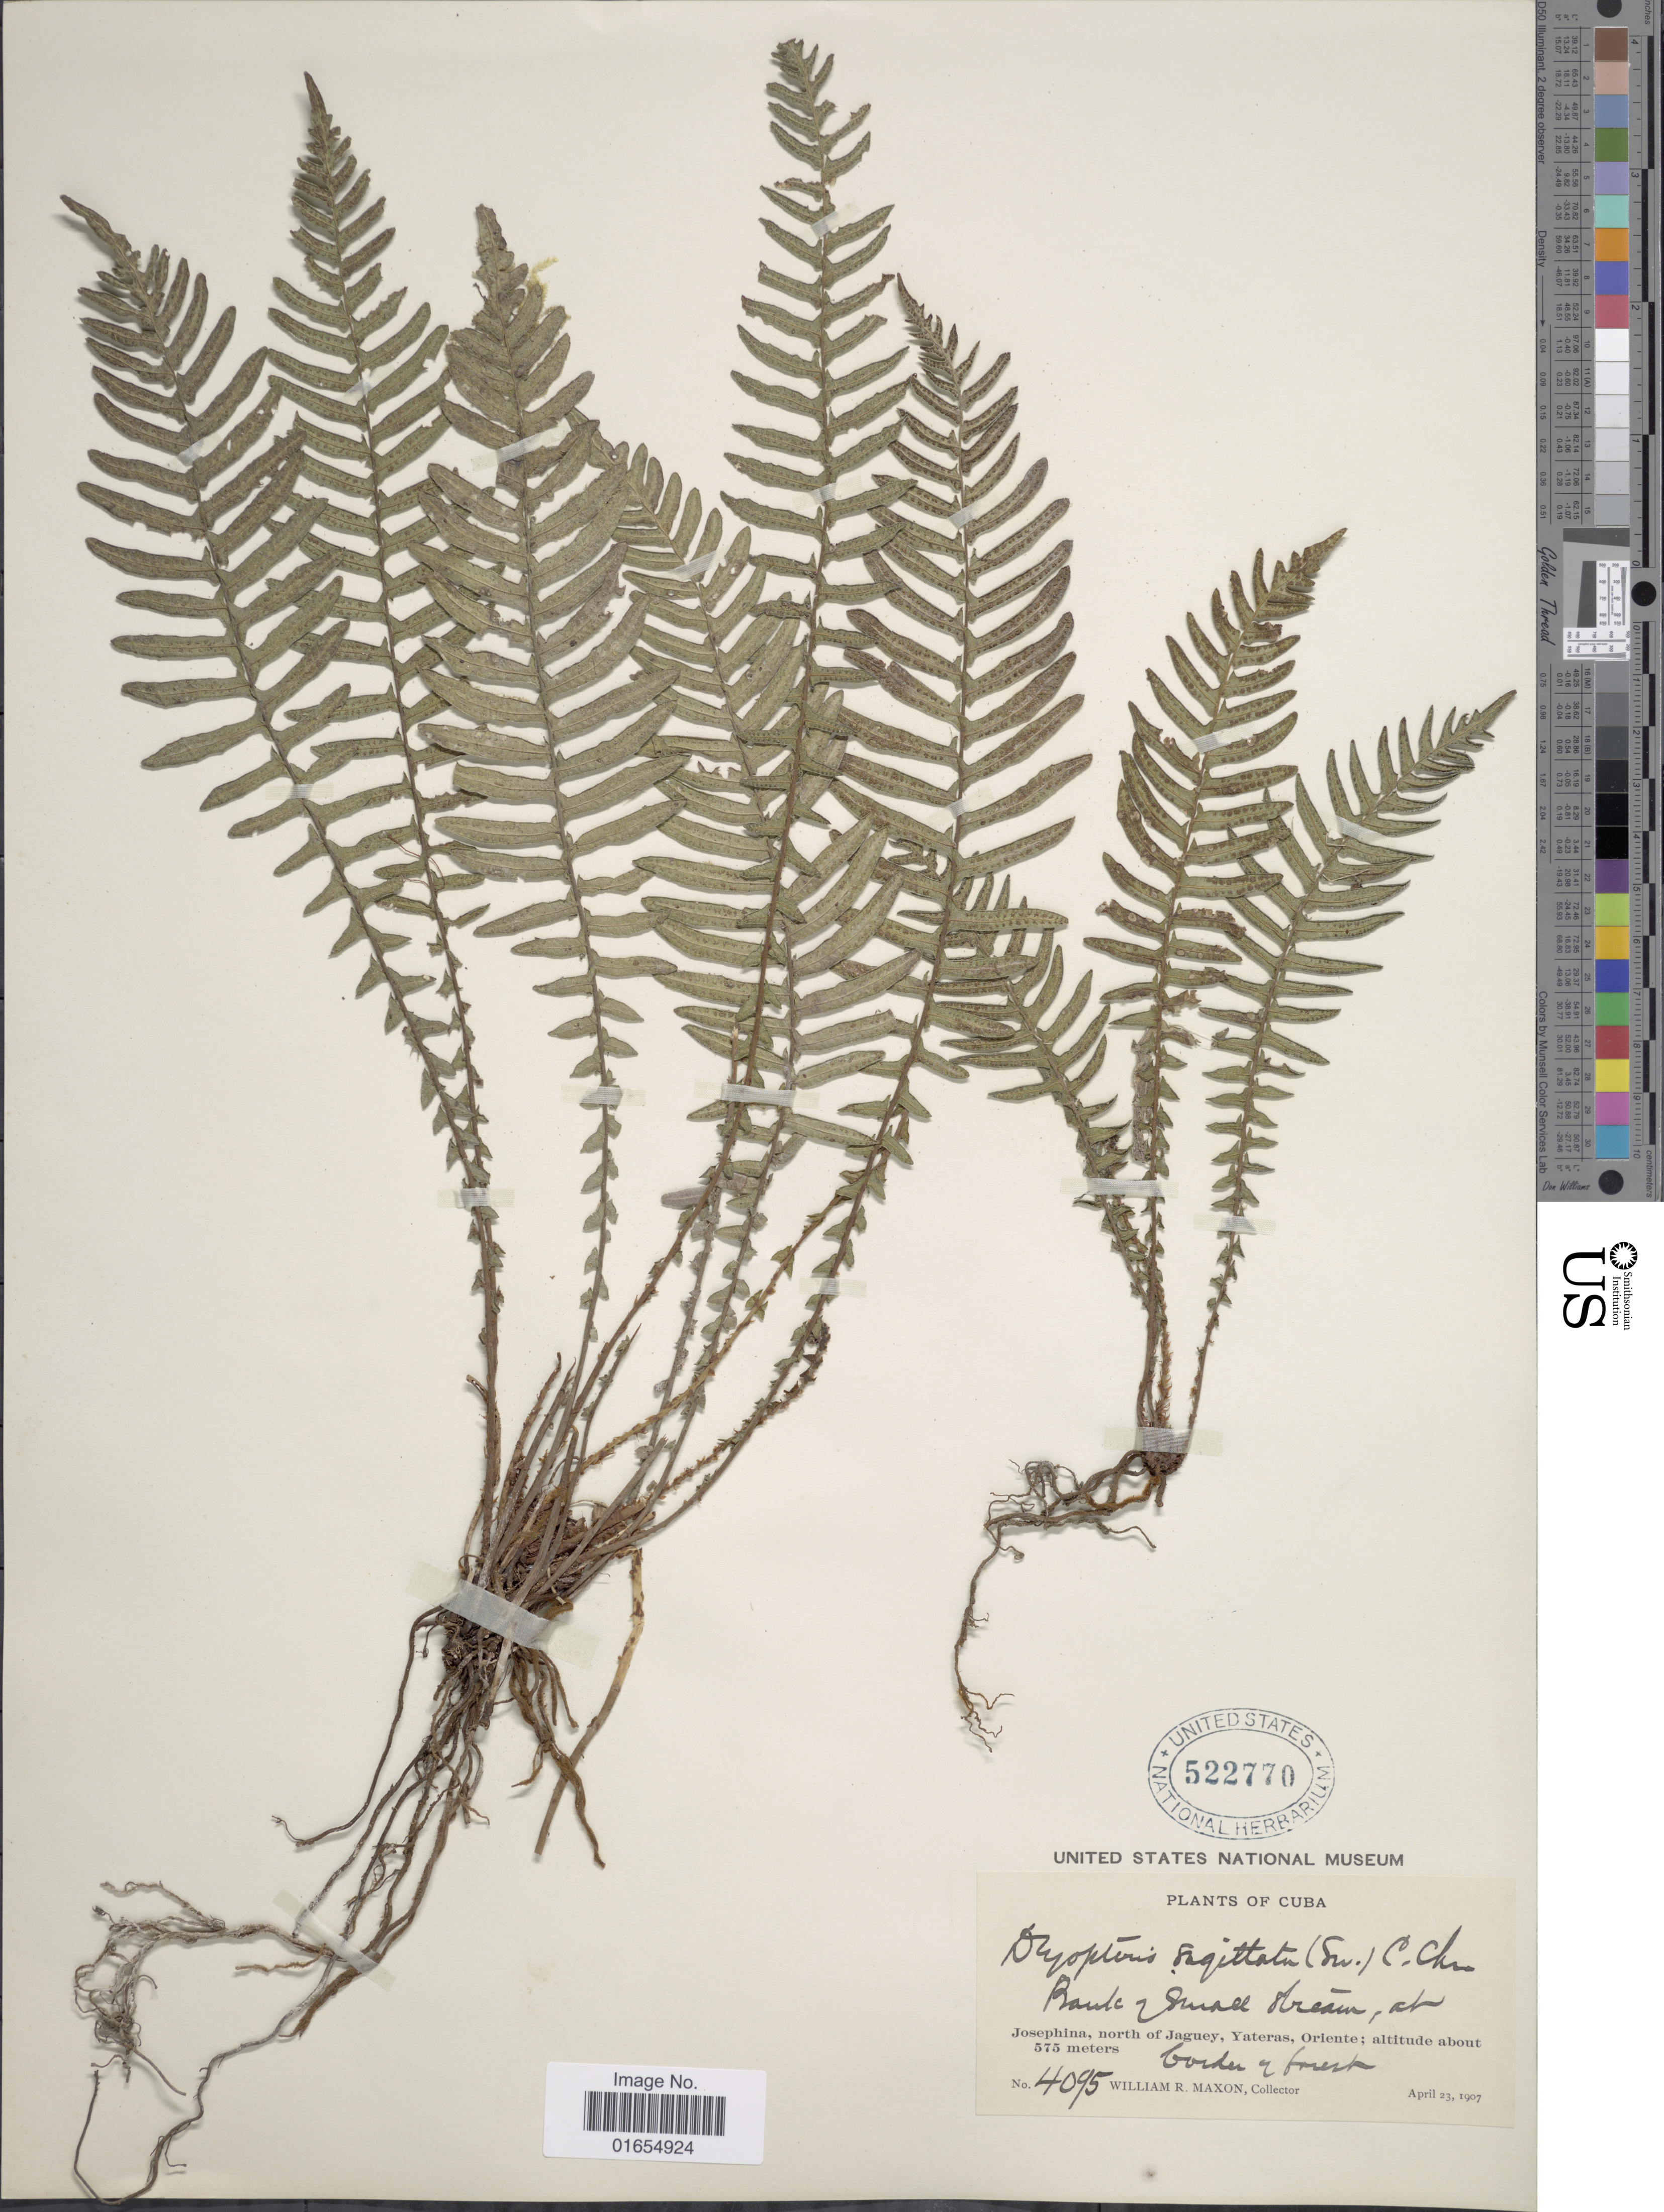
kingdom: Plantae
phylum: Tracheophyta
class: Polypodiopsida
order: Polypodiales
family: Thelypteridaceae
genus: Goniopteris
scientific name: Goniopteris sagittata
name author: (Sw.) Pic. Serm.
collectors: W. R. Maxon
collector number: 4095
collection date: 1907-04-23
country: Cuba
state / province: Oriente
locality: Josephina, north of Jaguey, Yateras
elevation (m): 575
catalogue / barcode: US 522770